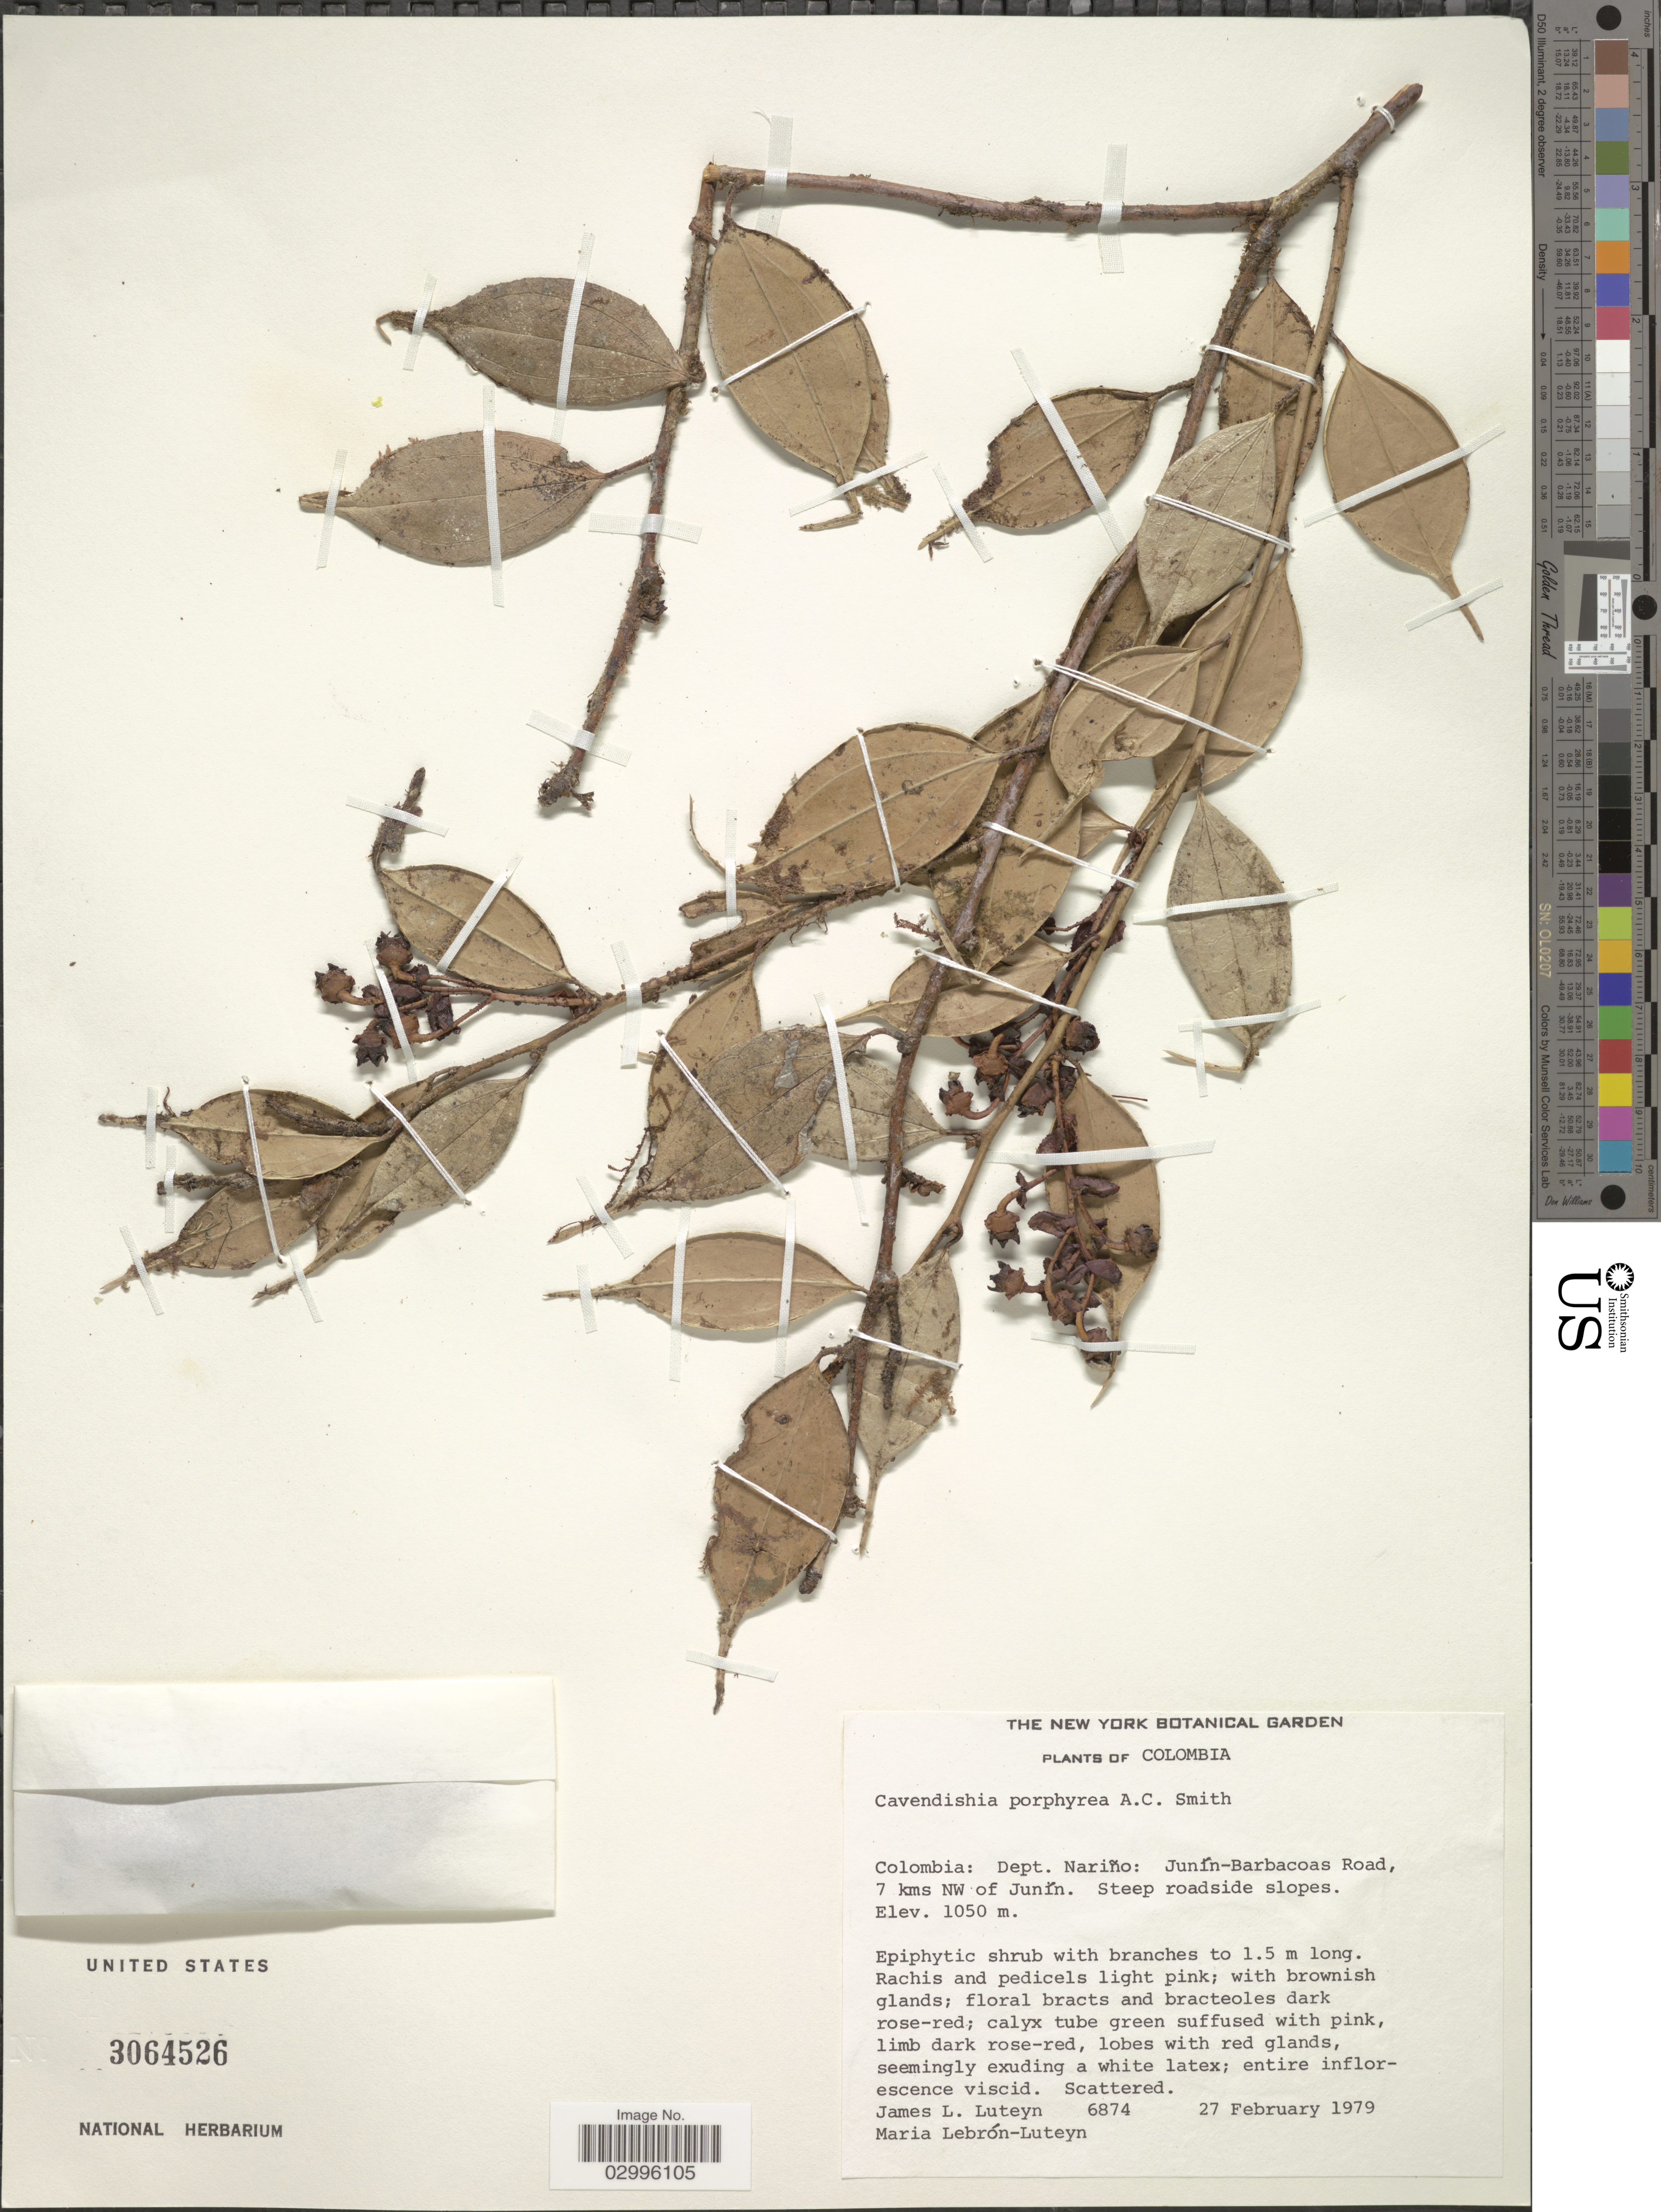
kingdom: Plantae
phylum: Tracheophyta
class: Magnoliopsida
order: Ericales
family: Ericaceae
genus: Cavendishia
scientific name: Cavendishia porphyrea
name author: A.C. Sm.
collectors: J. L. Luteyn & M. L. Lebrón-Luteyn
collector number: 6874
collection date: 1979-02-27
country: Colombia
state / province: Nariño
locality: Dept. Nariño: Junín-Barbacoas Road., 7 kms NW of Junín. Steep roadside slopes.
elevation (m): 1050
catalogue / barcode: US 3064526